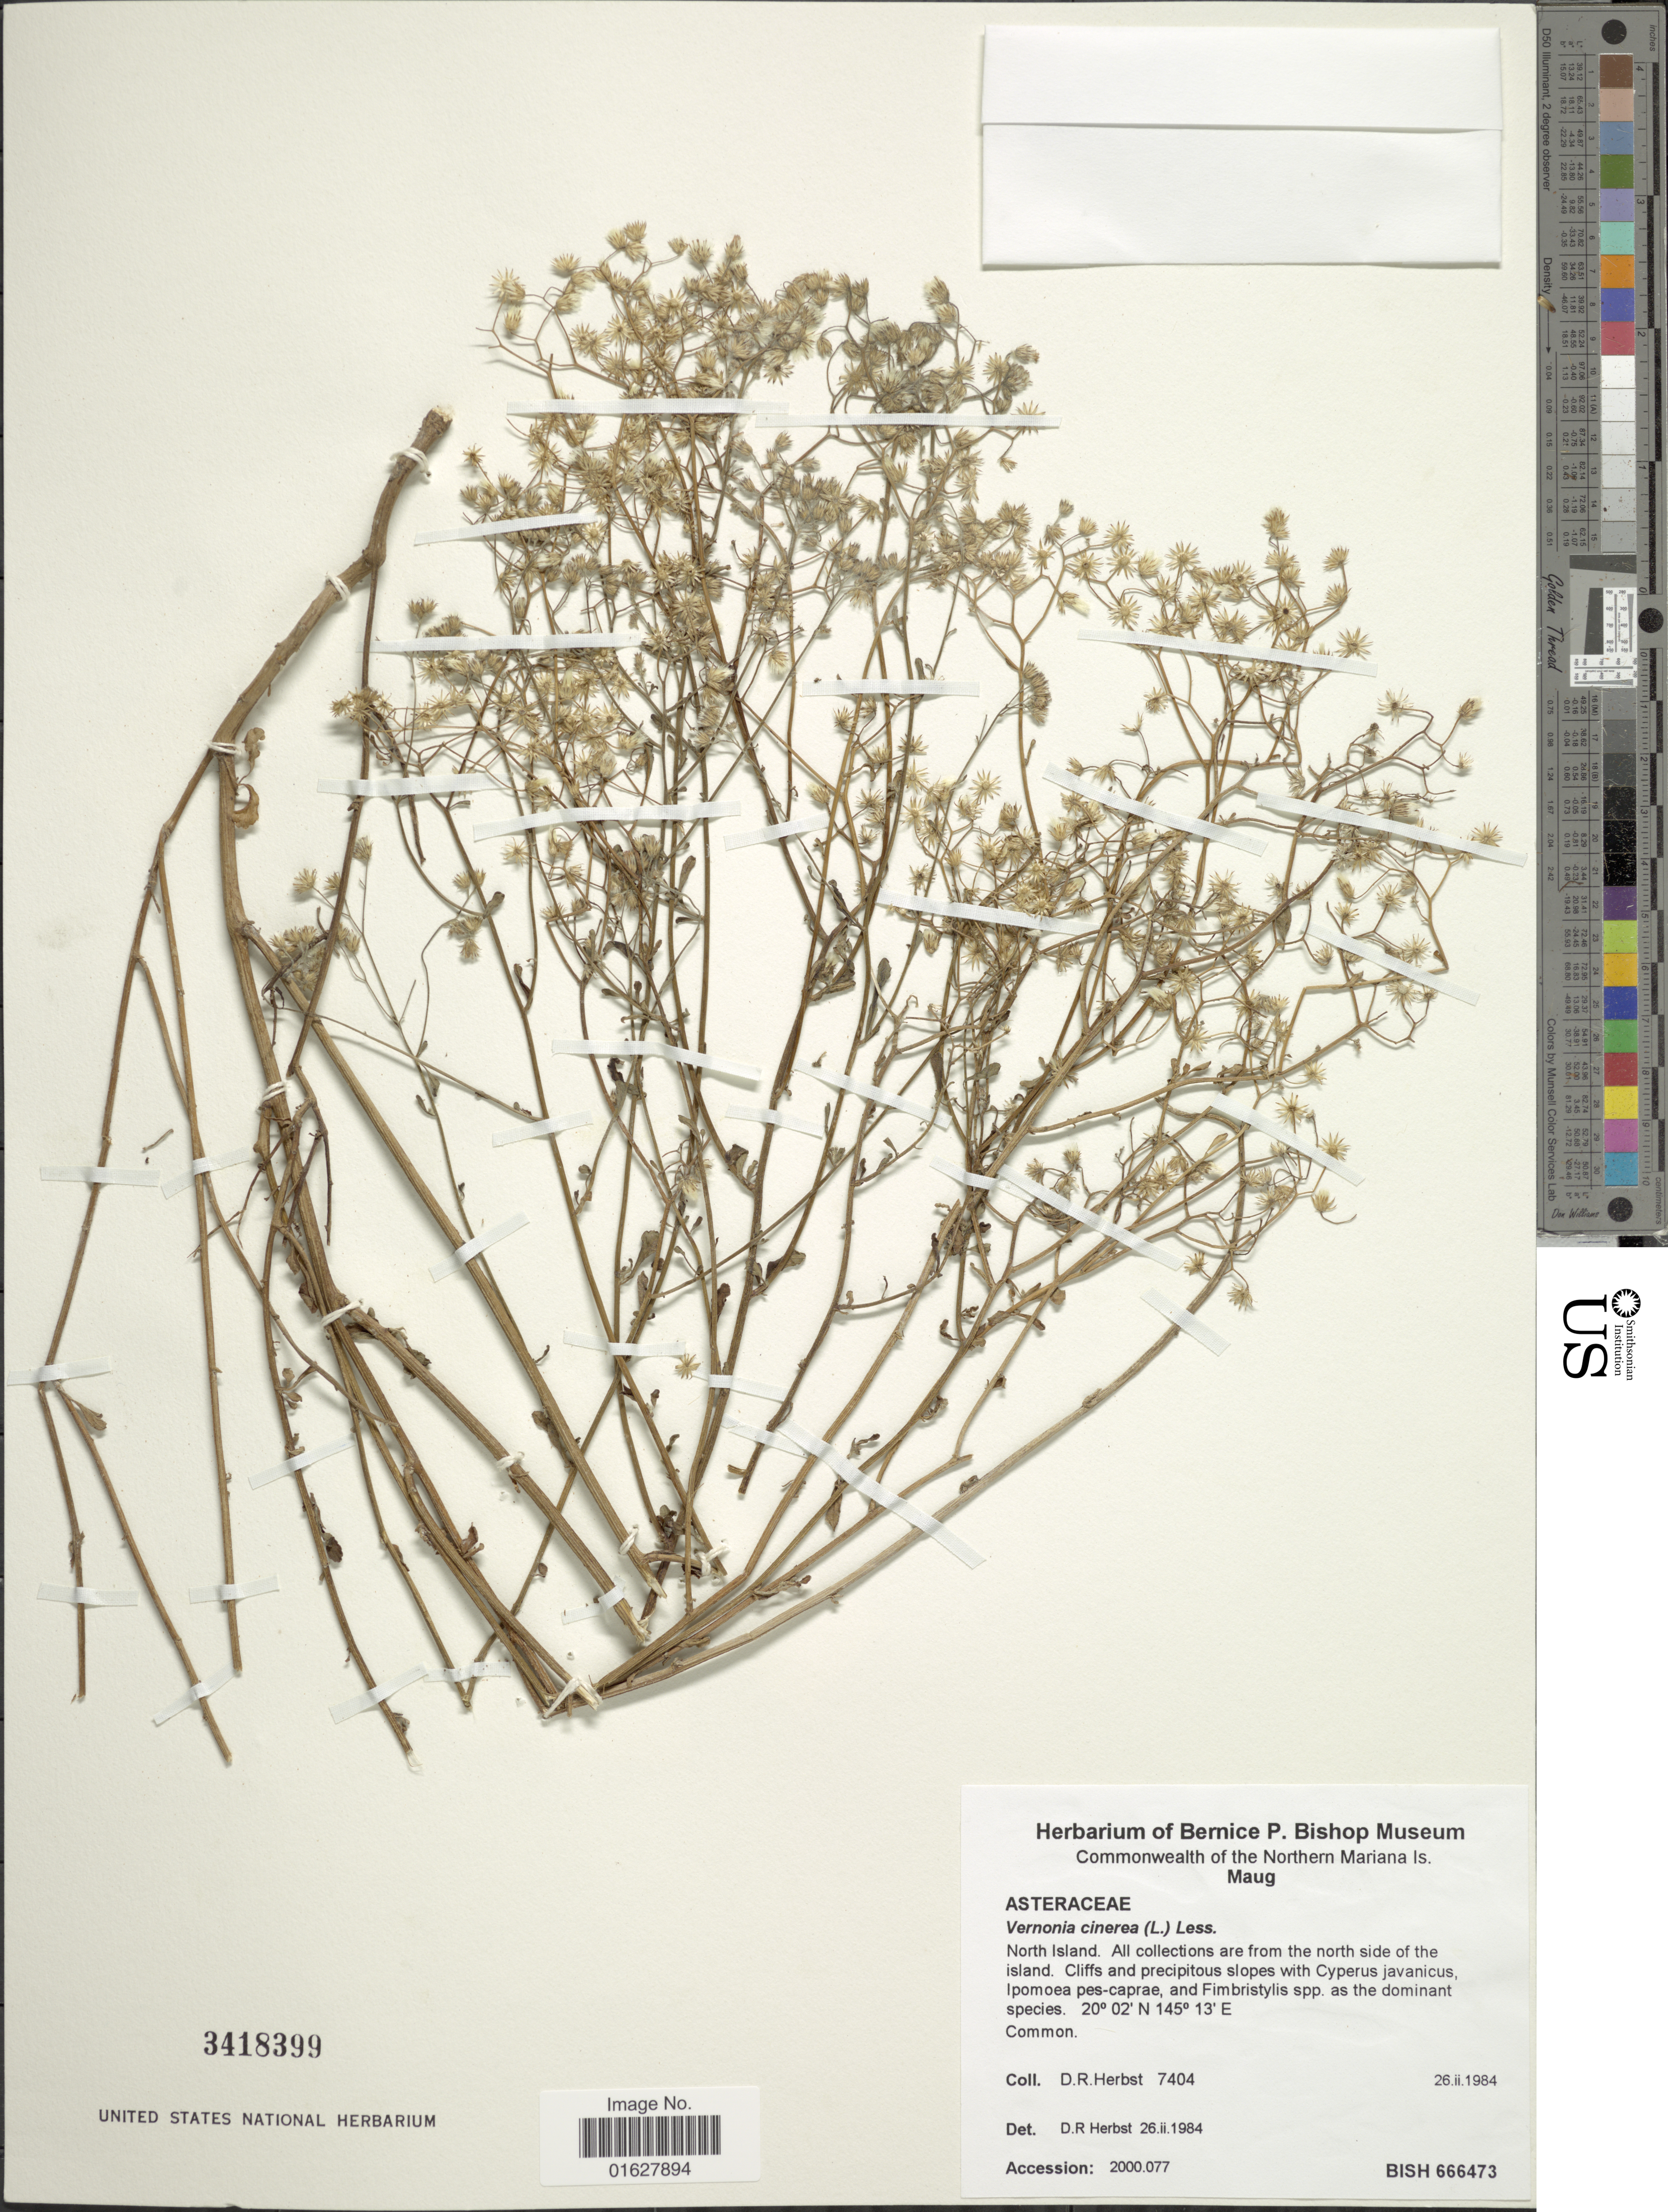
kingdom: Plantae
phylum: Tracheophyta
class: Magnoliopsida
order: Asterales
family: Asteraceae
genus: Cyanthillium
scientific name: Cyanthillium cinereum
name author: (L.) H. Rob.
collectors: D. R. Herbst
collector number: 7404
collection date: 1984-02-26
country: Northern Mariana Islands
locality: The Northern Mariana Is. Maug. North Island. All collections are from the north side of the island. Cliffs and precipitous slopes.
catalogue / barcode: US 3418399